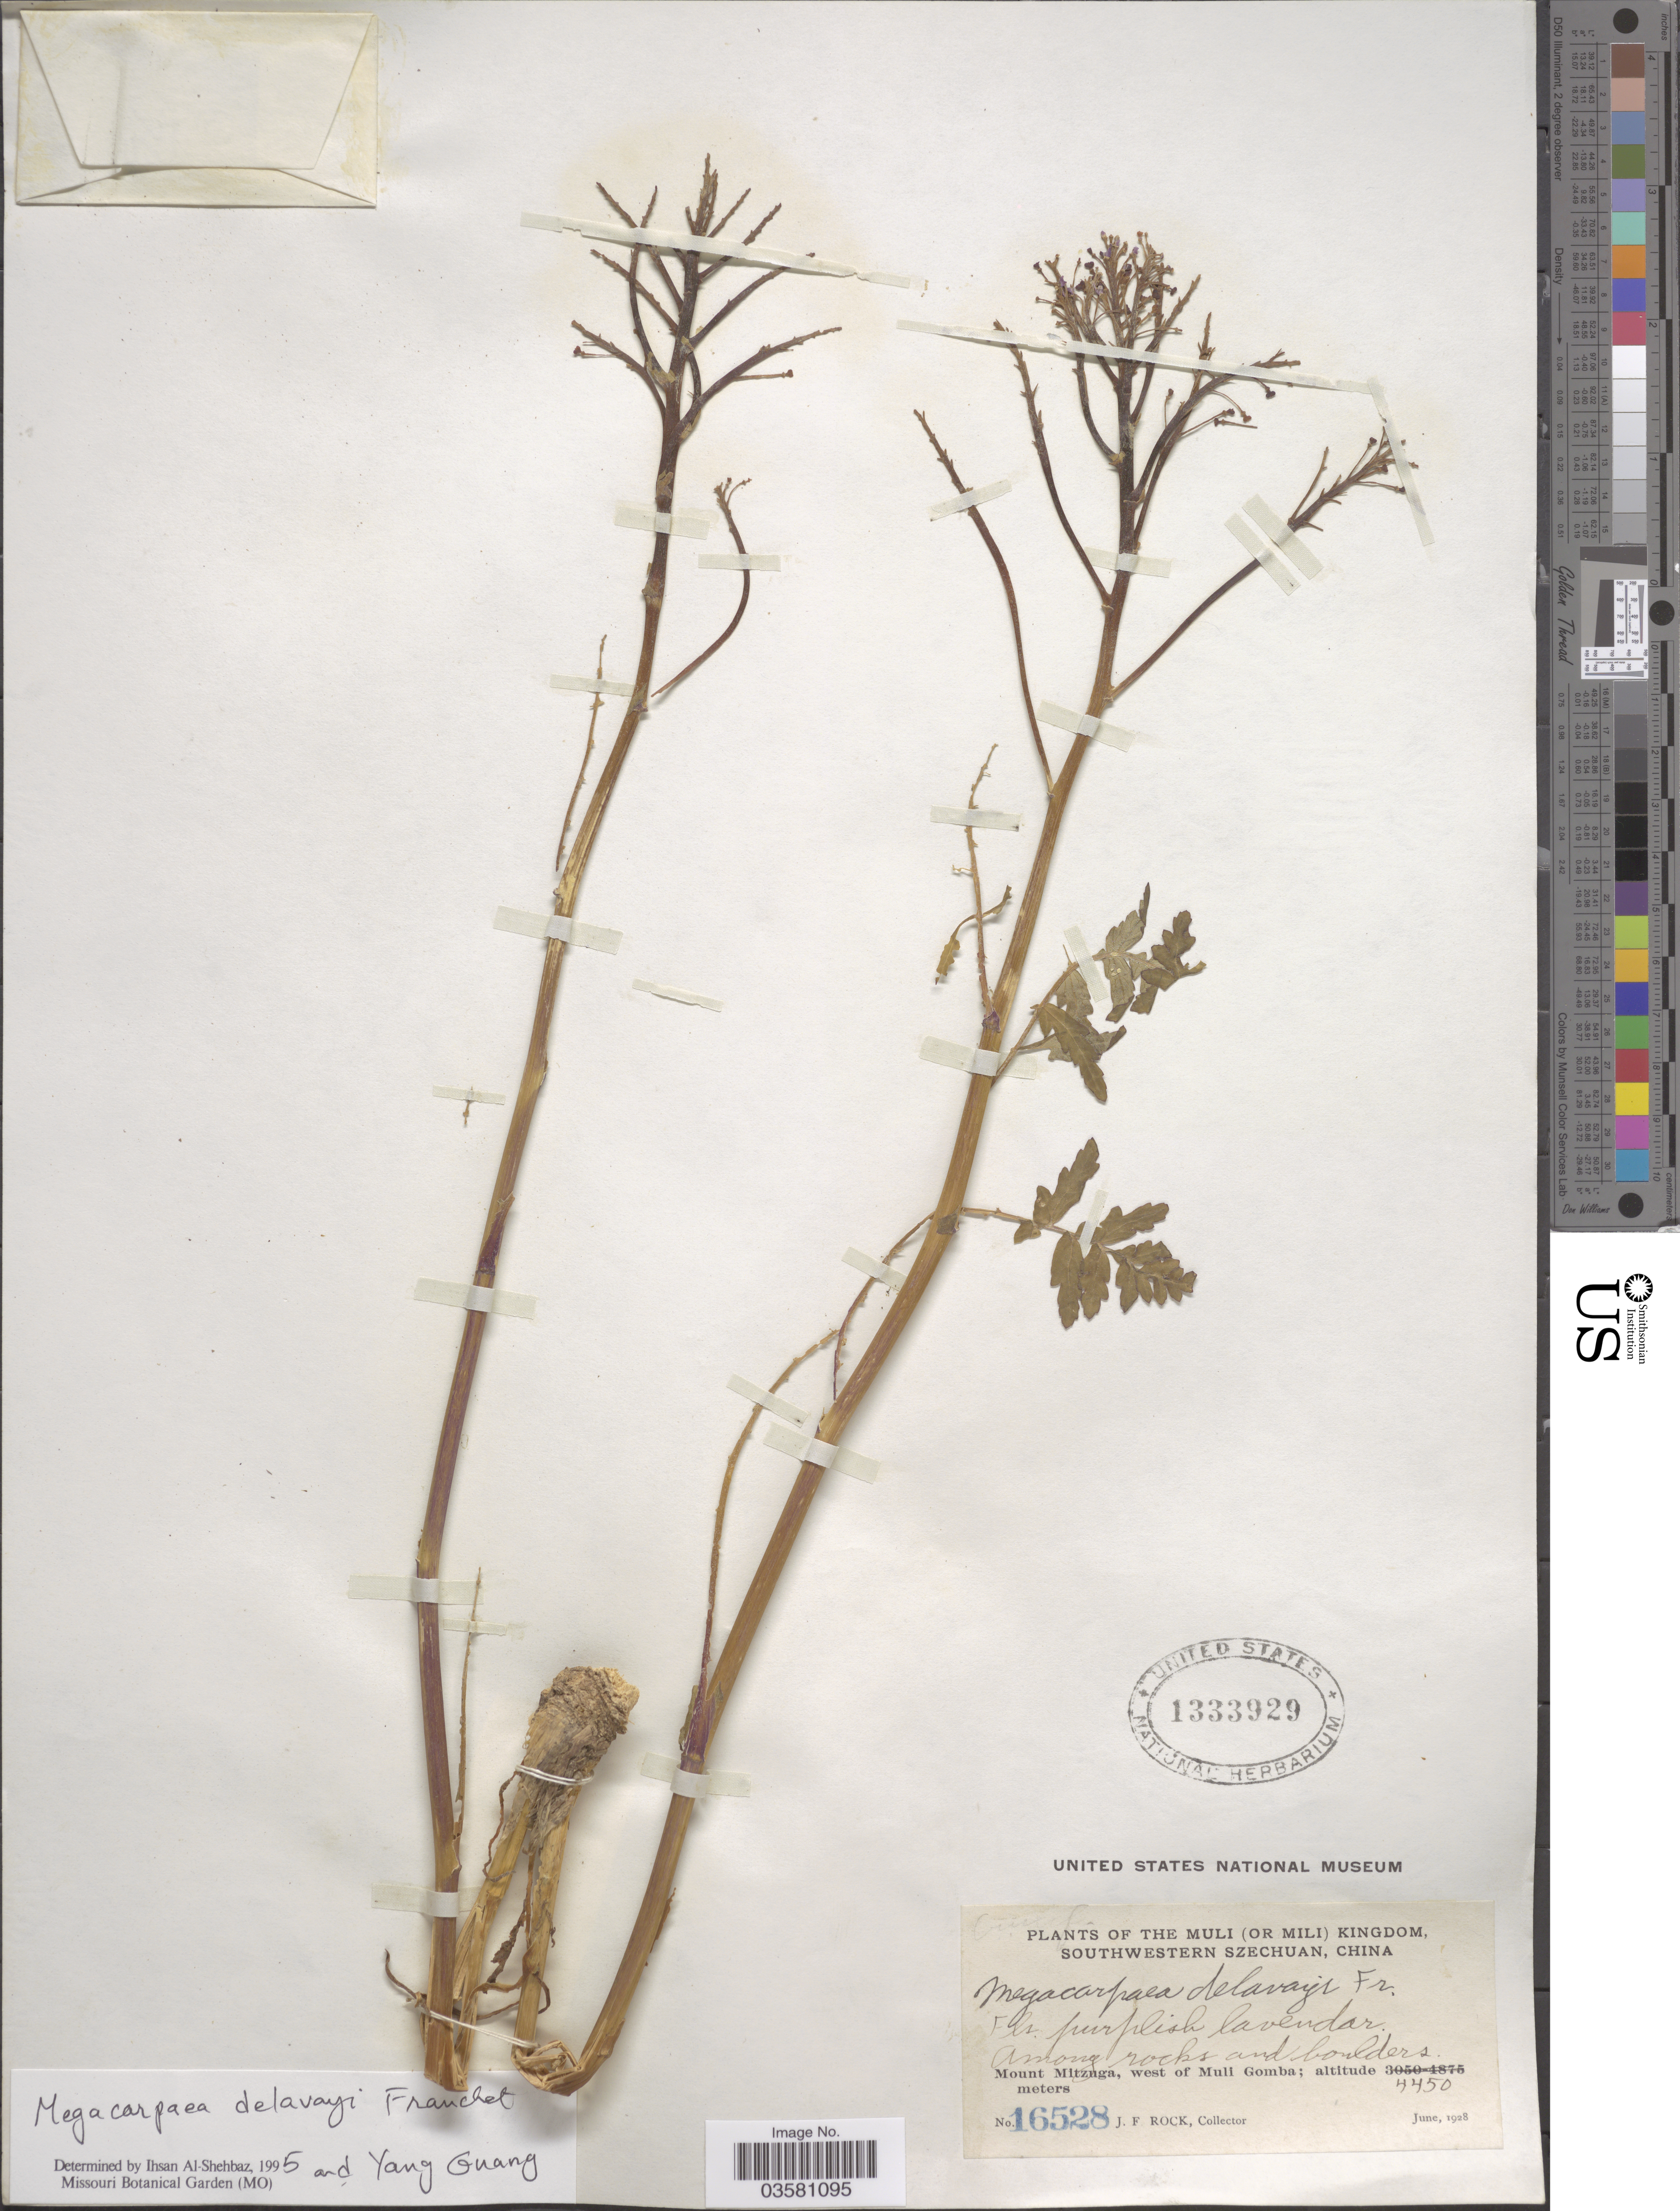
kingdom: Plantae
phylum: Tracheophyta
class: Magnoliopsida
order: Brassicales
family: Brassicaceae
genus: Megacarpaea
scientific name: Megacarpaea delavayi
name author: Franch.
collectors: J. Rock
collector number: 16528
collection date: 1928-06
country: China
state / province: Sichuan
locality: The Muli (or Mili) Kingdom, Southwestern Szechuan. Mount Mitzuga, west of Muli Gomba.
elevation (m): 4450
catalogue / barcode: US 1333929